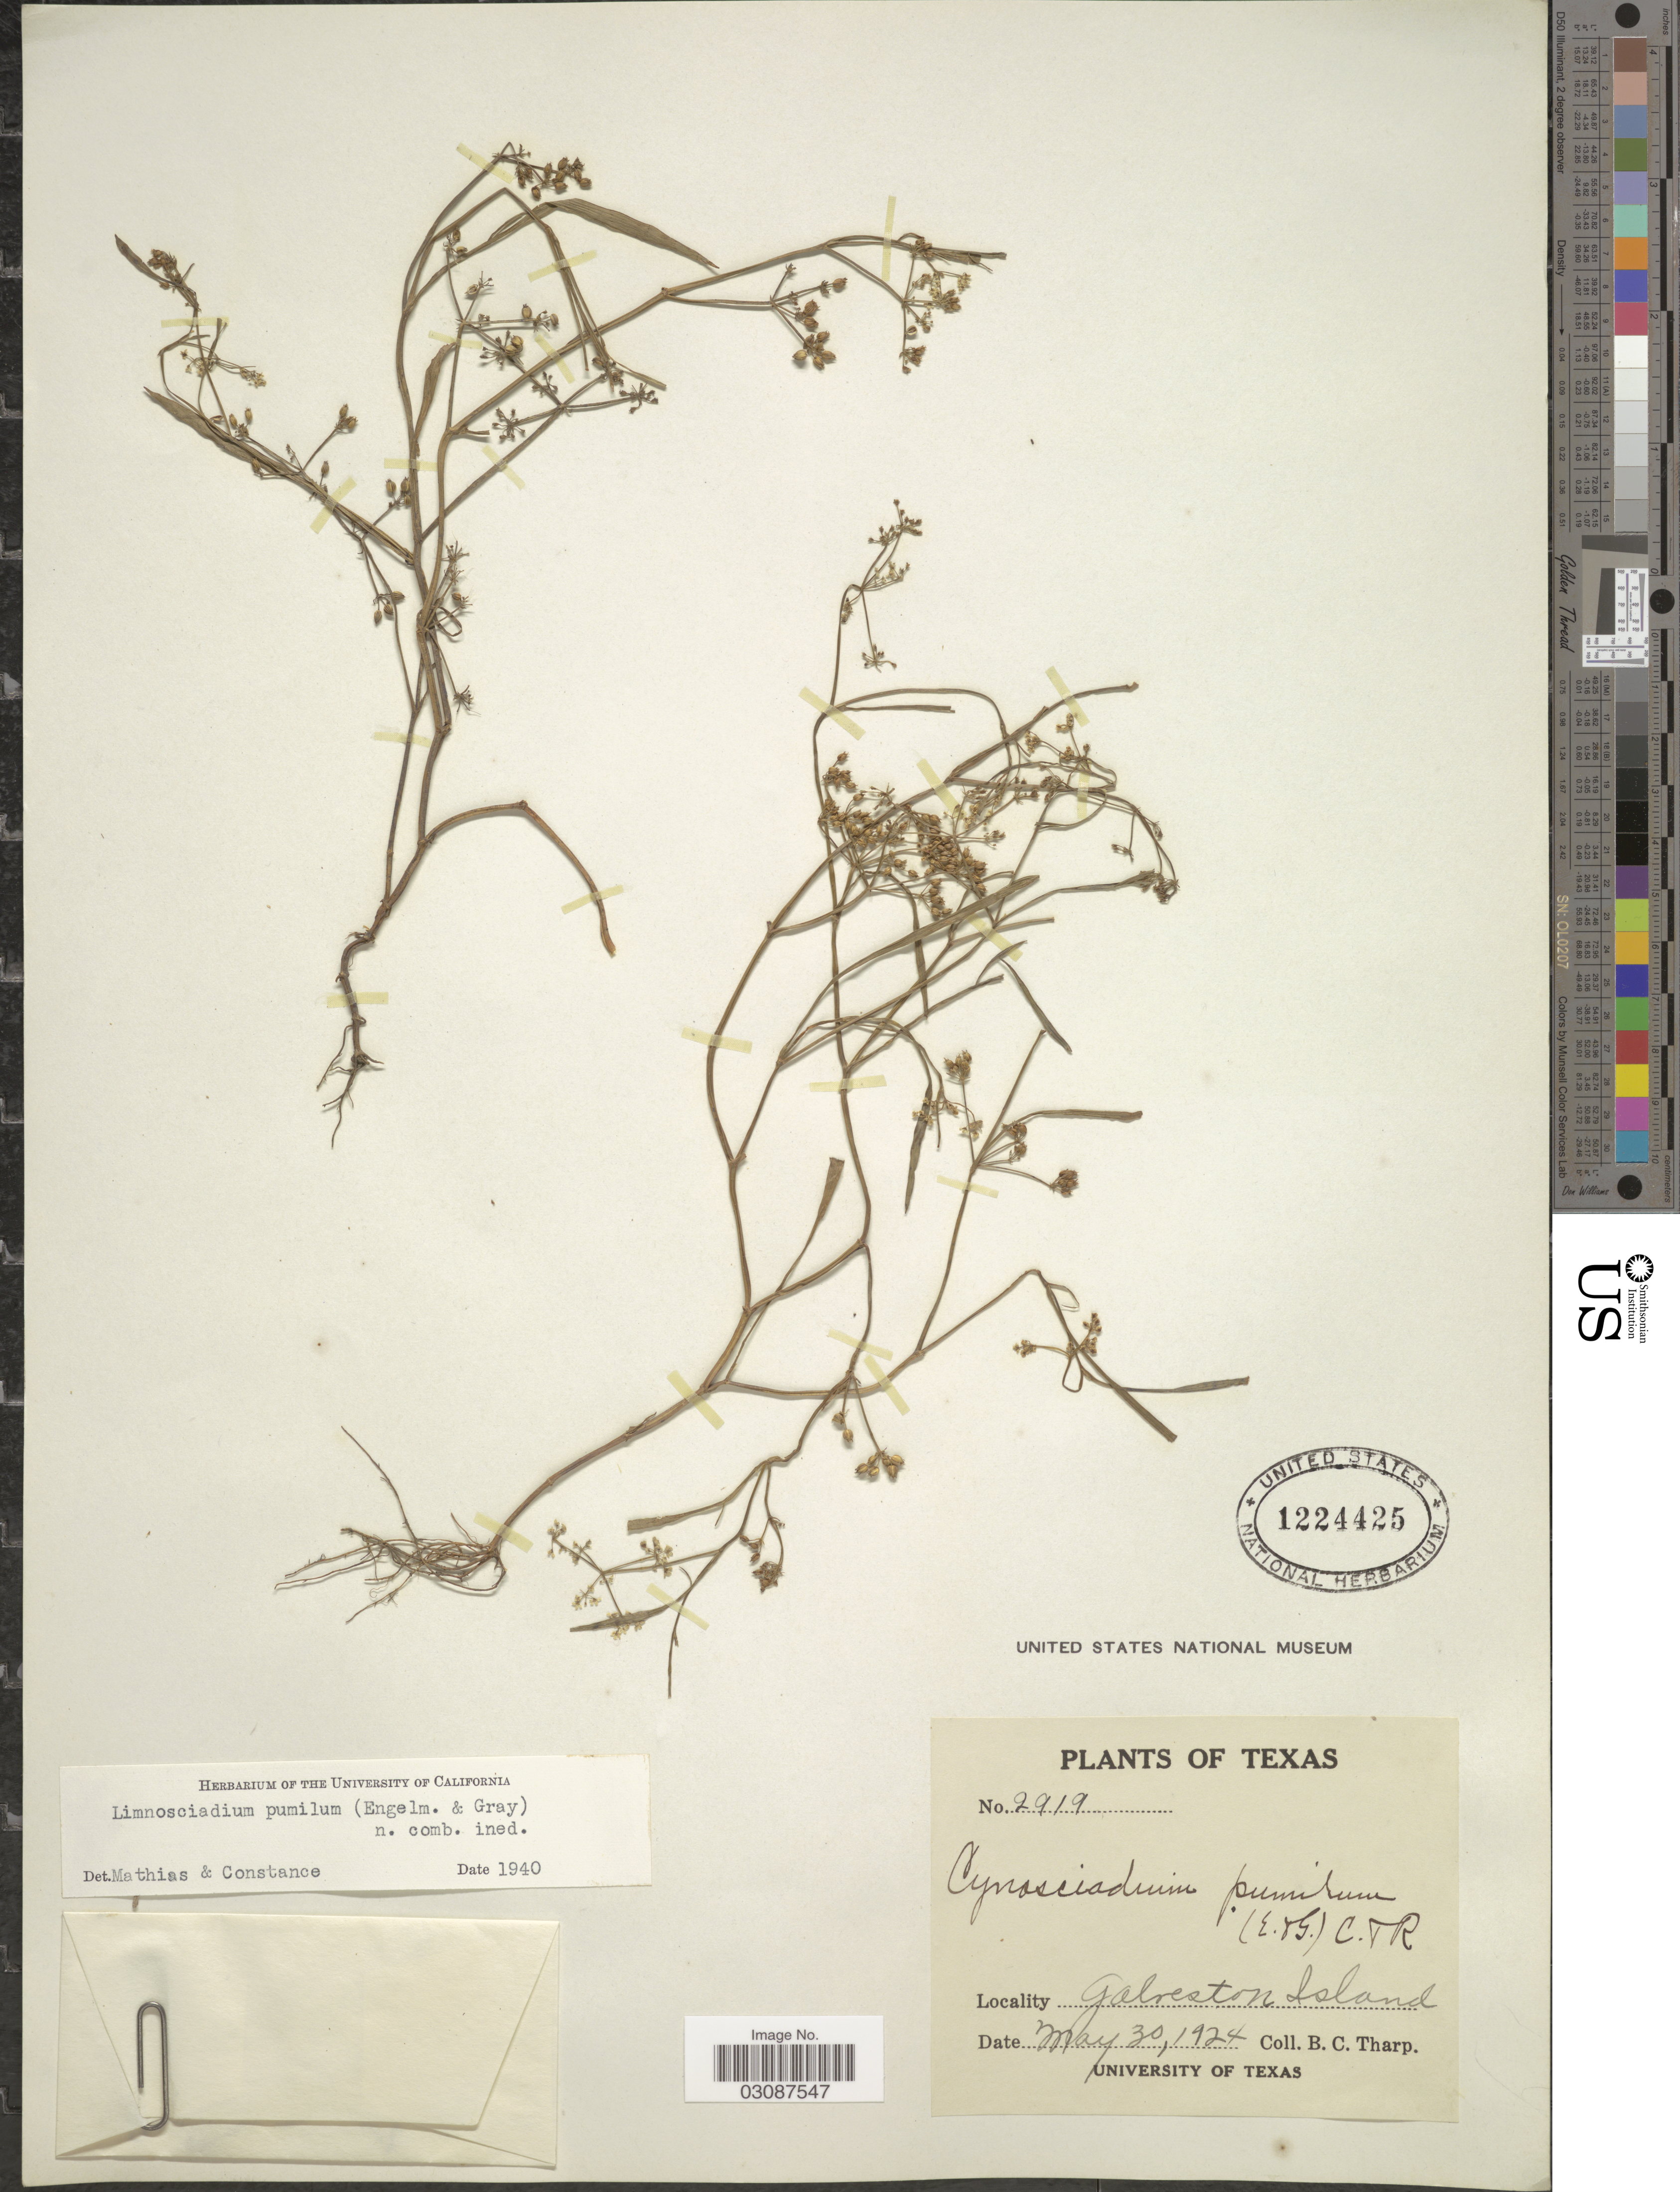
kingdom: Plantae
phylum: Tracheophyta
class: Magnoliopsida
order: Apiales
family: Apiaceae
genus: Limnosciadium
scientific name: Limnosciadium pumilum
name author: (Engelm. & A. Gray) Mathias & Constance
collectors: B. C. Tharp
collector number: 2919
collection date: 1924-05-30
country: United States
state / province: Texas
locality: Galveston Island.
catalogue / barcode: US 1224425